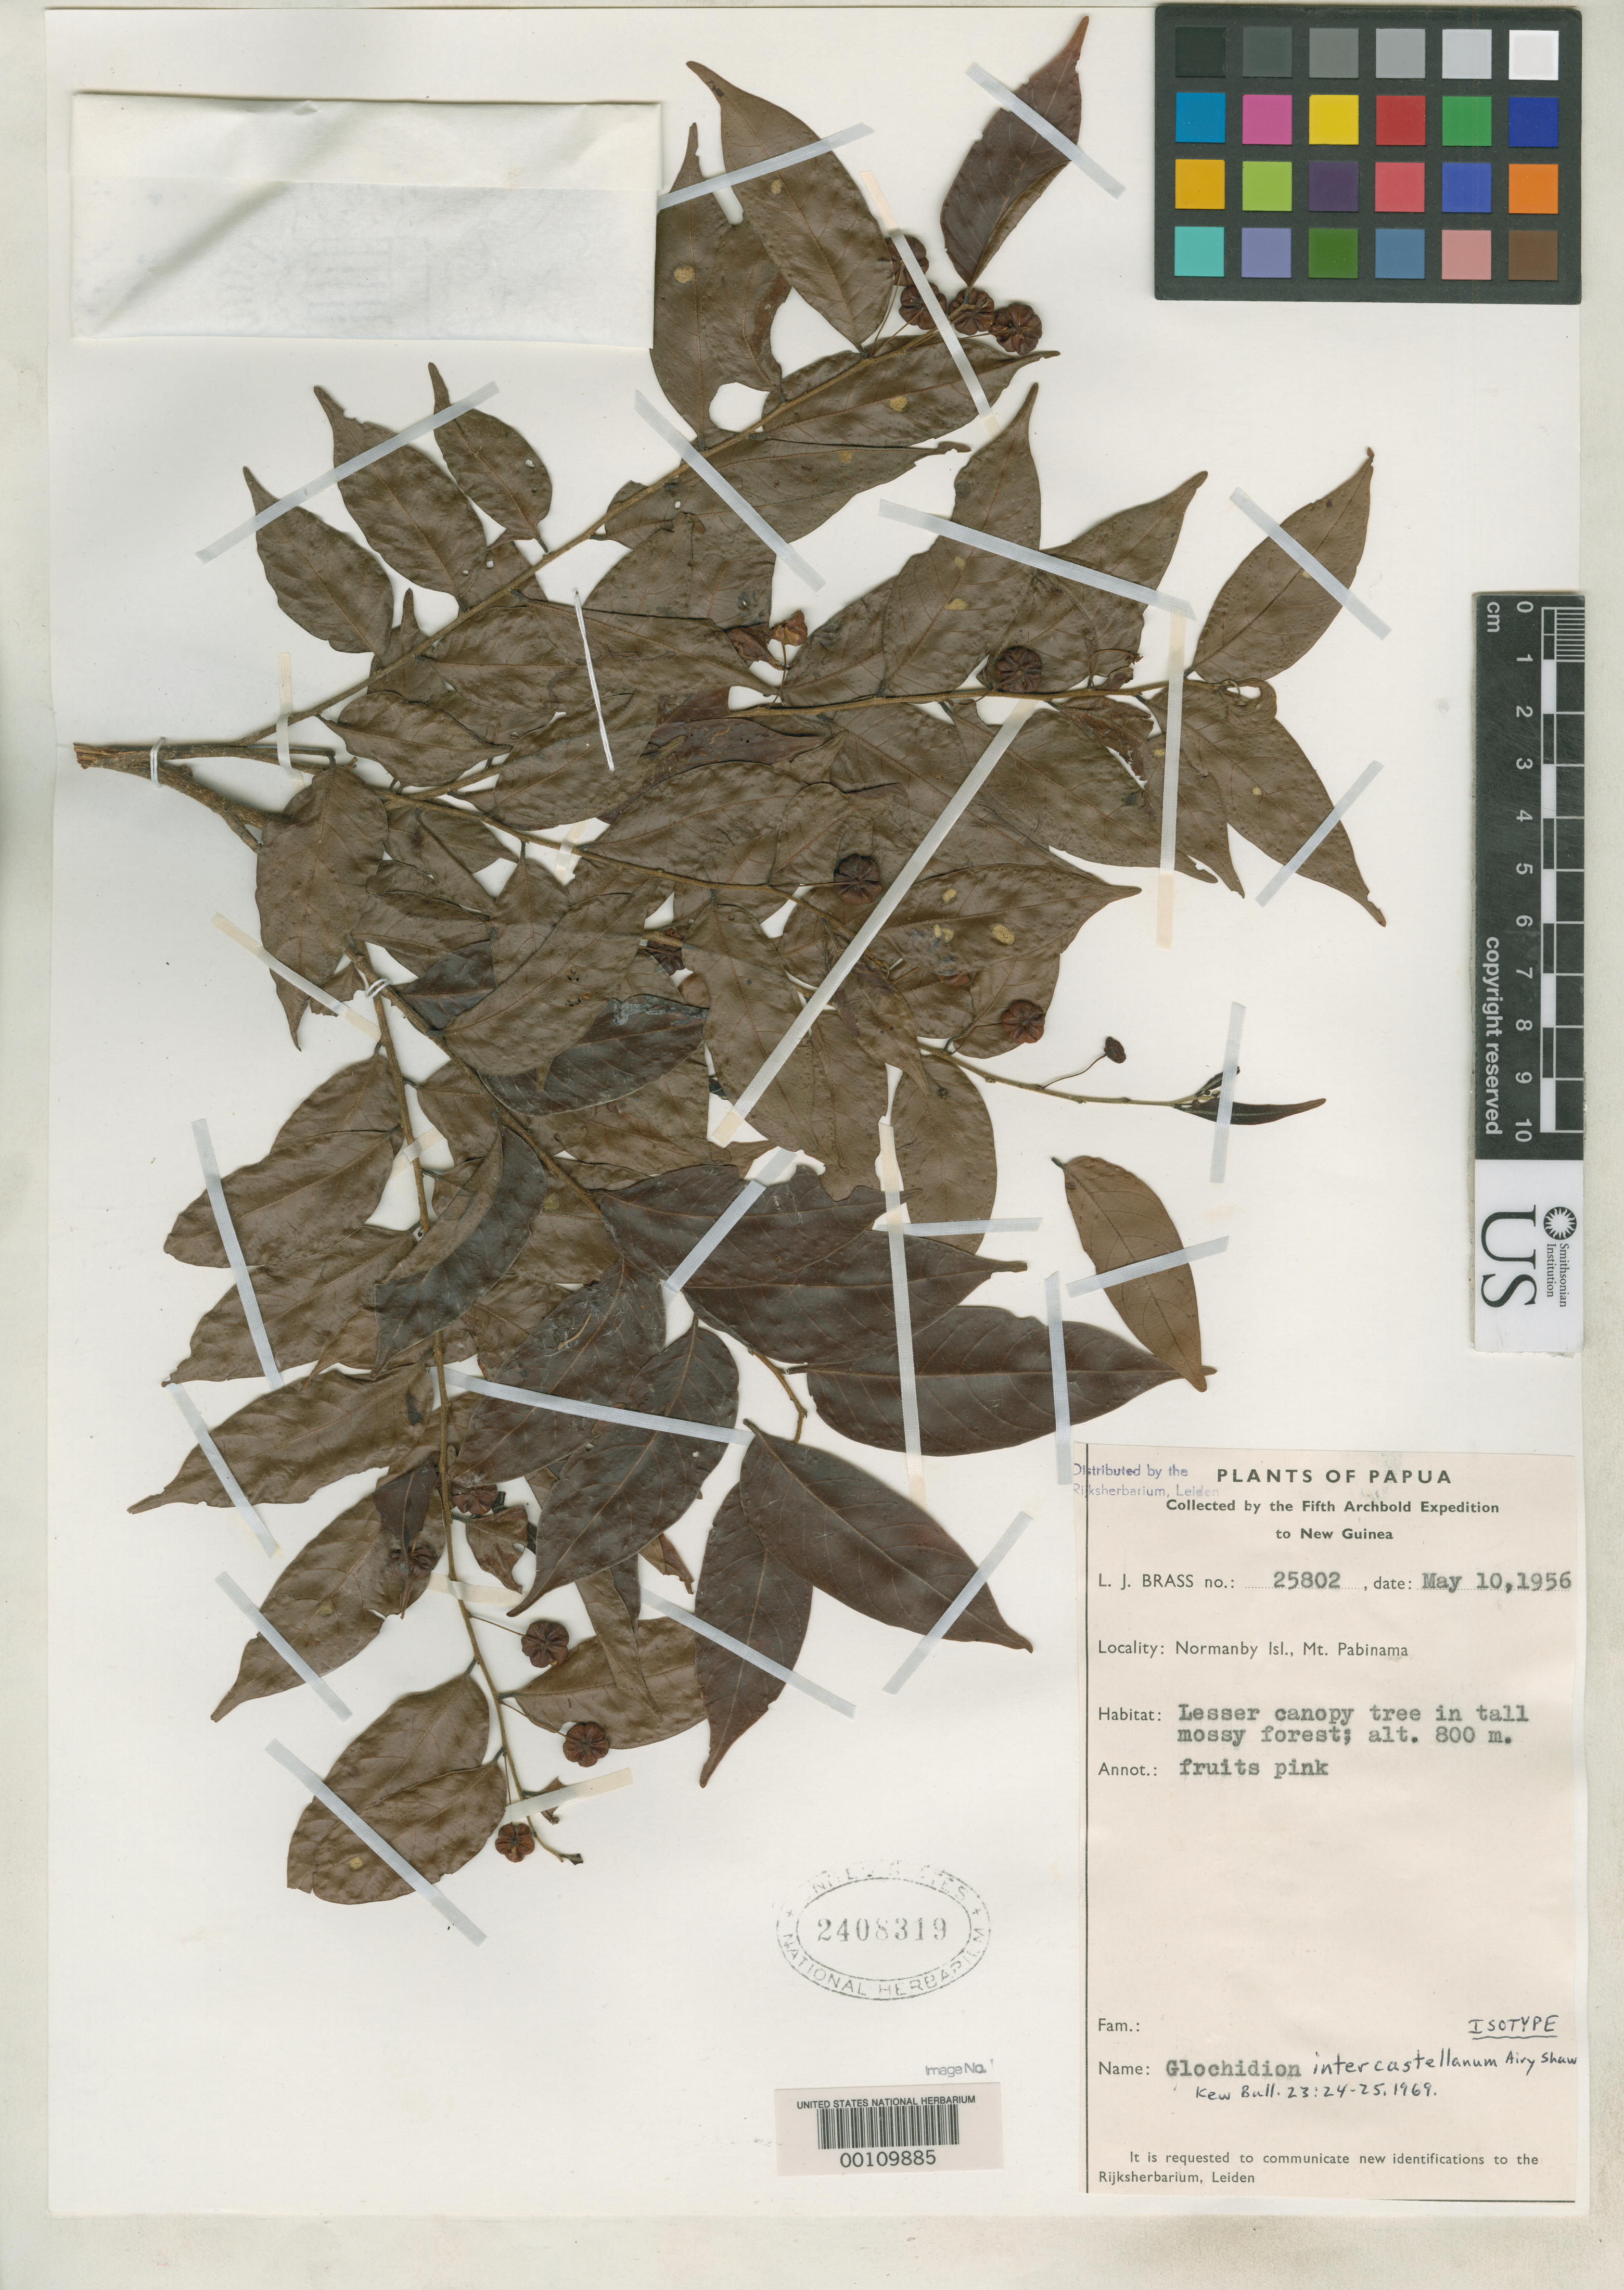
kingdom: Plantae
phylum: Tracheophyta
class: Magnoliopsida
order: Malpighiales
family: Phyllanthaceae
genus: Glochidion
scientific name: Glochidion intercastellanum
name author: Airy Shaw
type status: Isotype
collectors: L. J. Brass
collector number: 25802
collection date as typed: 10 May 1956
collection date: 1956-05-10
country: Papua New Guinea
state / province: Milne Bay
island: Normanby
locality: Mt. Pabinama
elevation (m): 800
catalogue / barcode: US 2408319